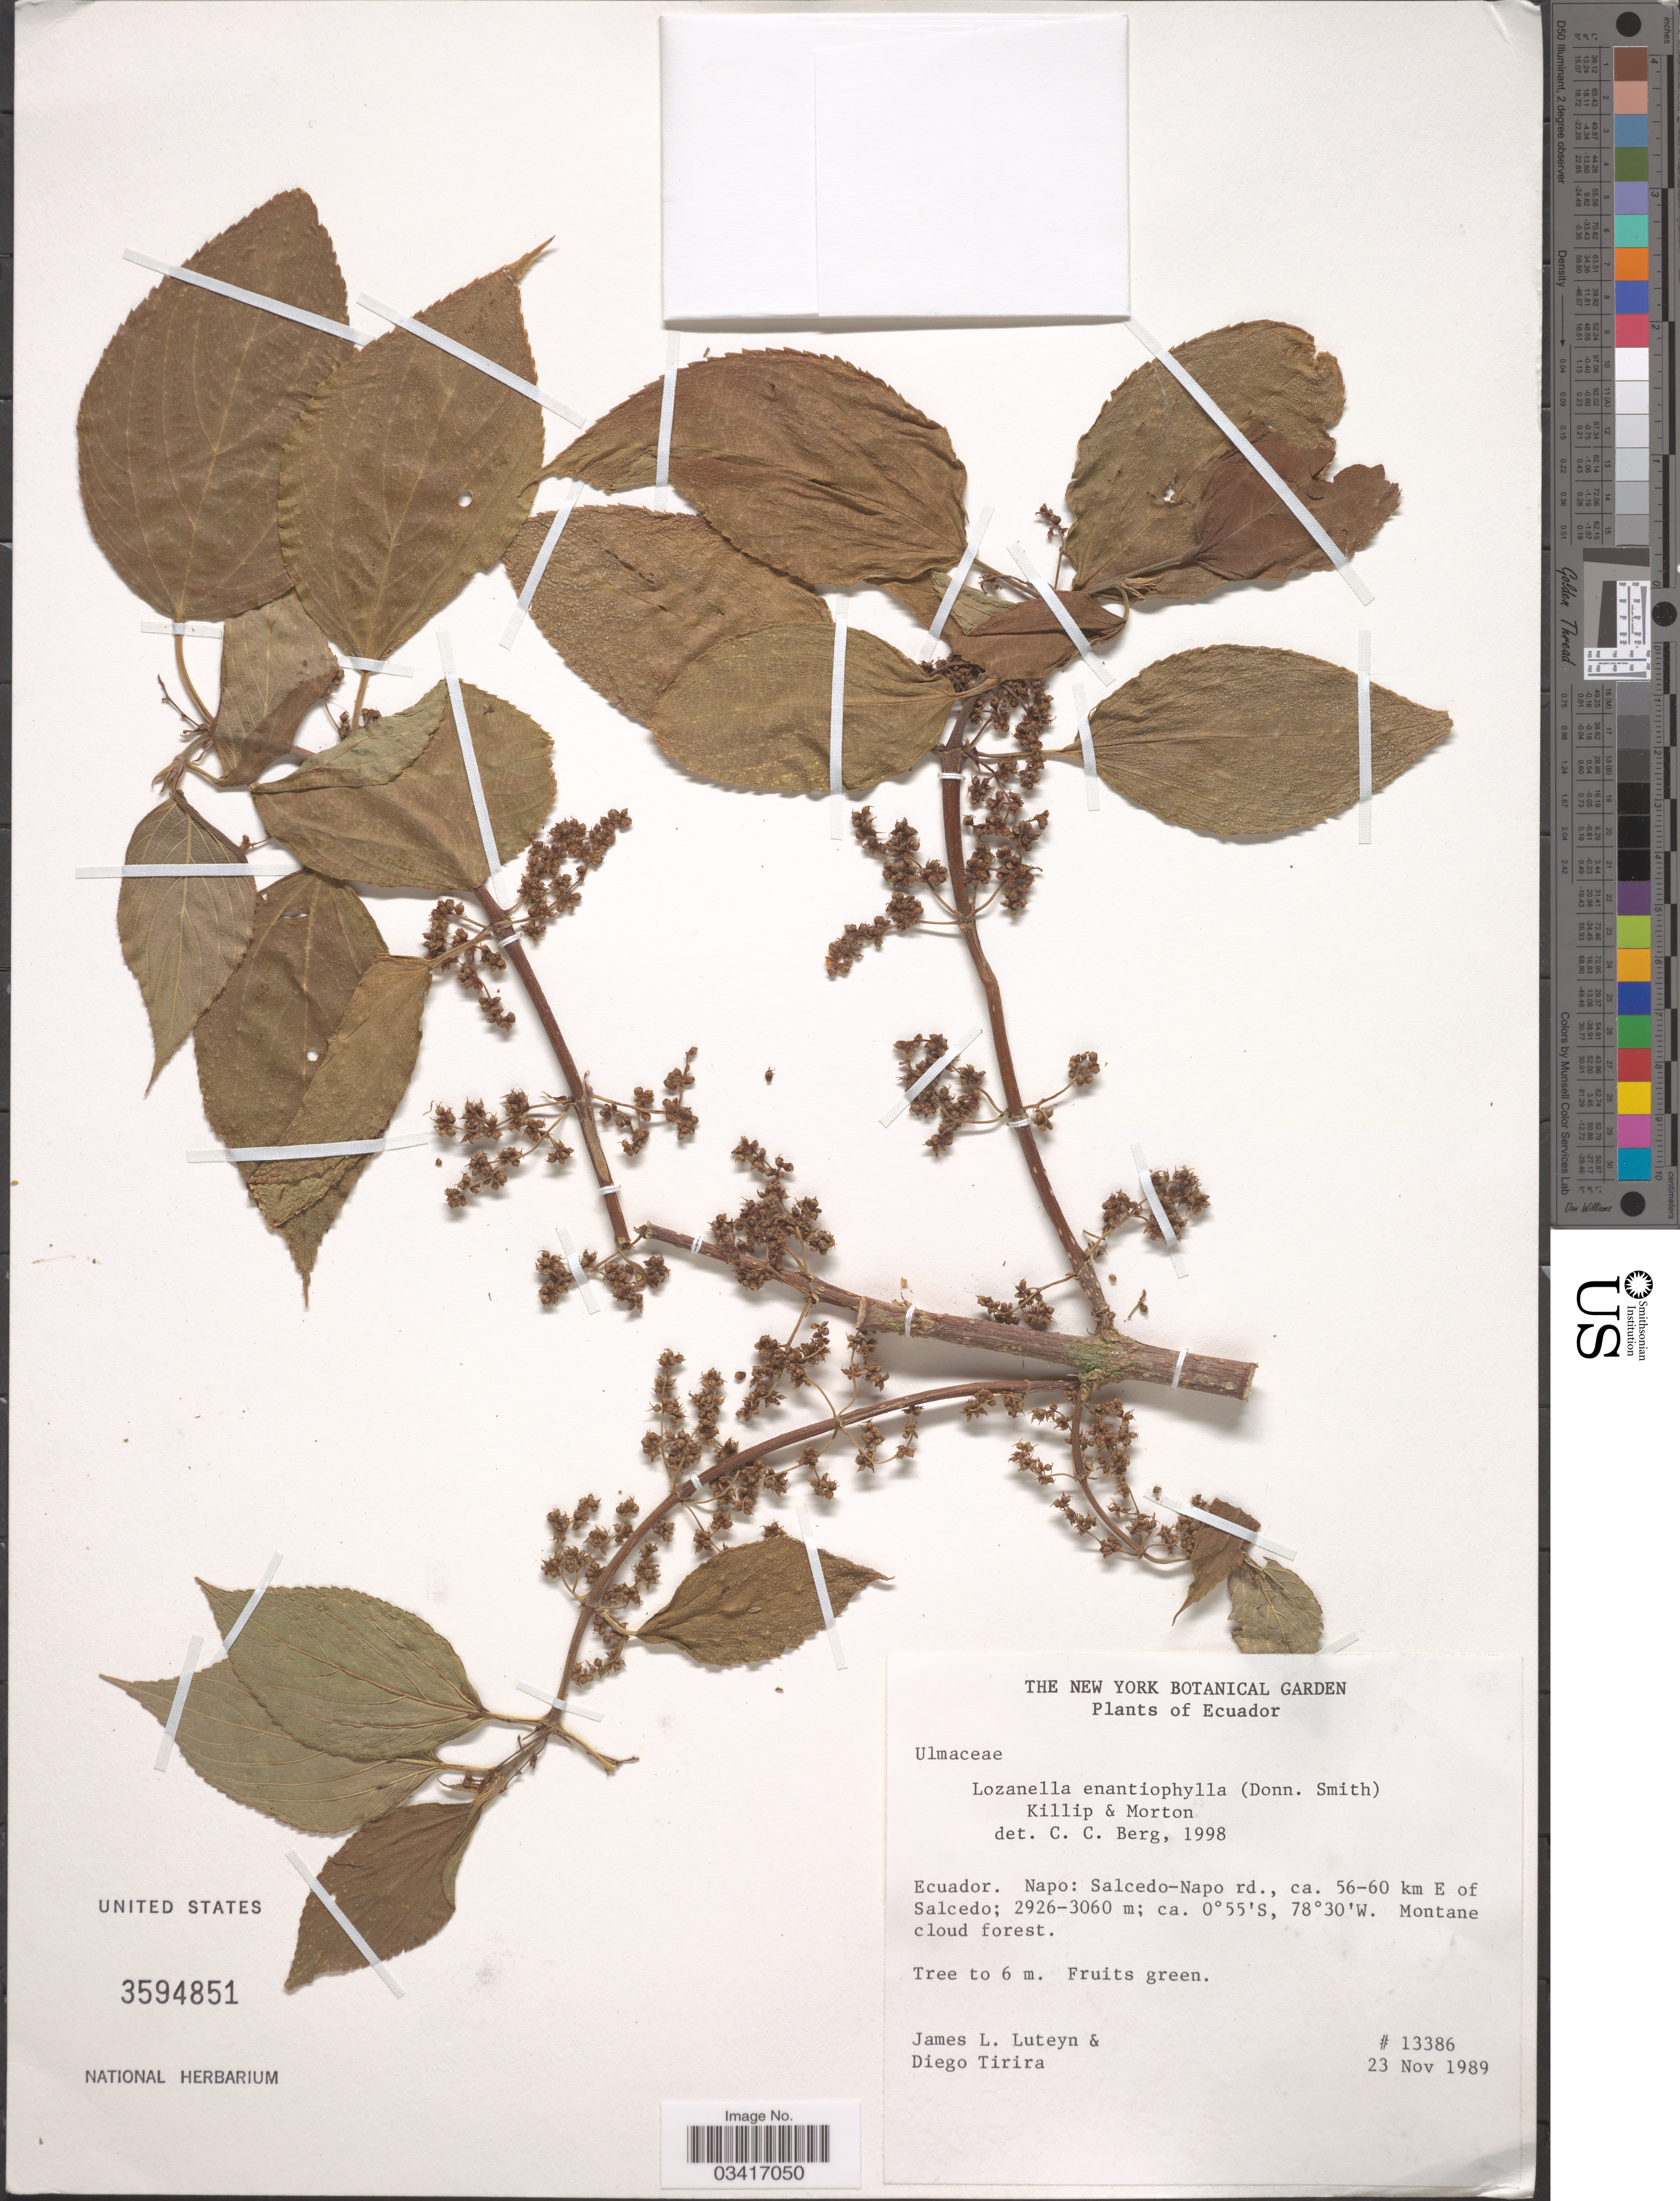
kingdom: Plantae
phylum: Tracheophyta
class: Magnoliopsida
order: Rosales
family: Cannabaceae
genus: Lozanella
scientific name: Lozanella enantiophylla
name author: (Donn. Sm.) Killip & C.V. Morton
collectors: J. L. Luteyn & D. Tirira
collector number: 13386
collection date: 1989-11-23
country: Ecuador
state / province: Napo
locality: Salcedo-Napo rd., ca. 56-60 km E of Salcedo.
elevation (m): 2926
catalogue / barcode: US 3594851